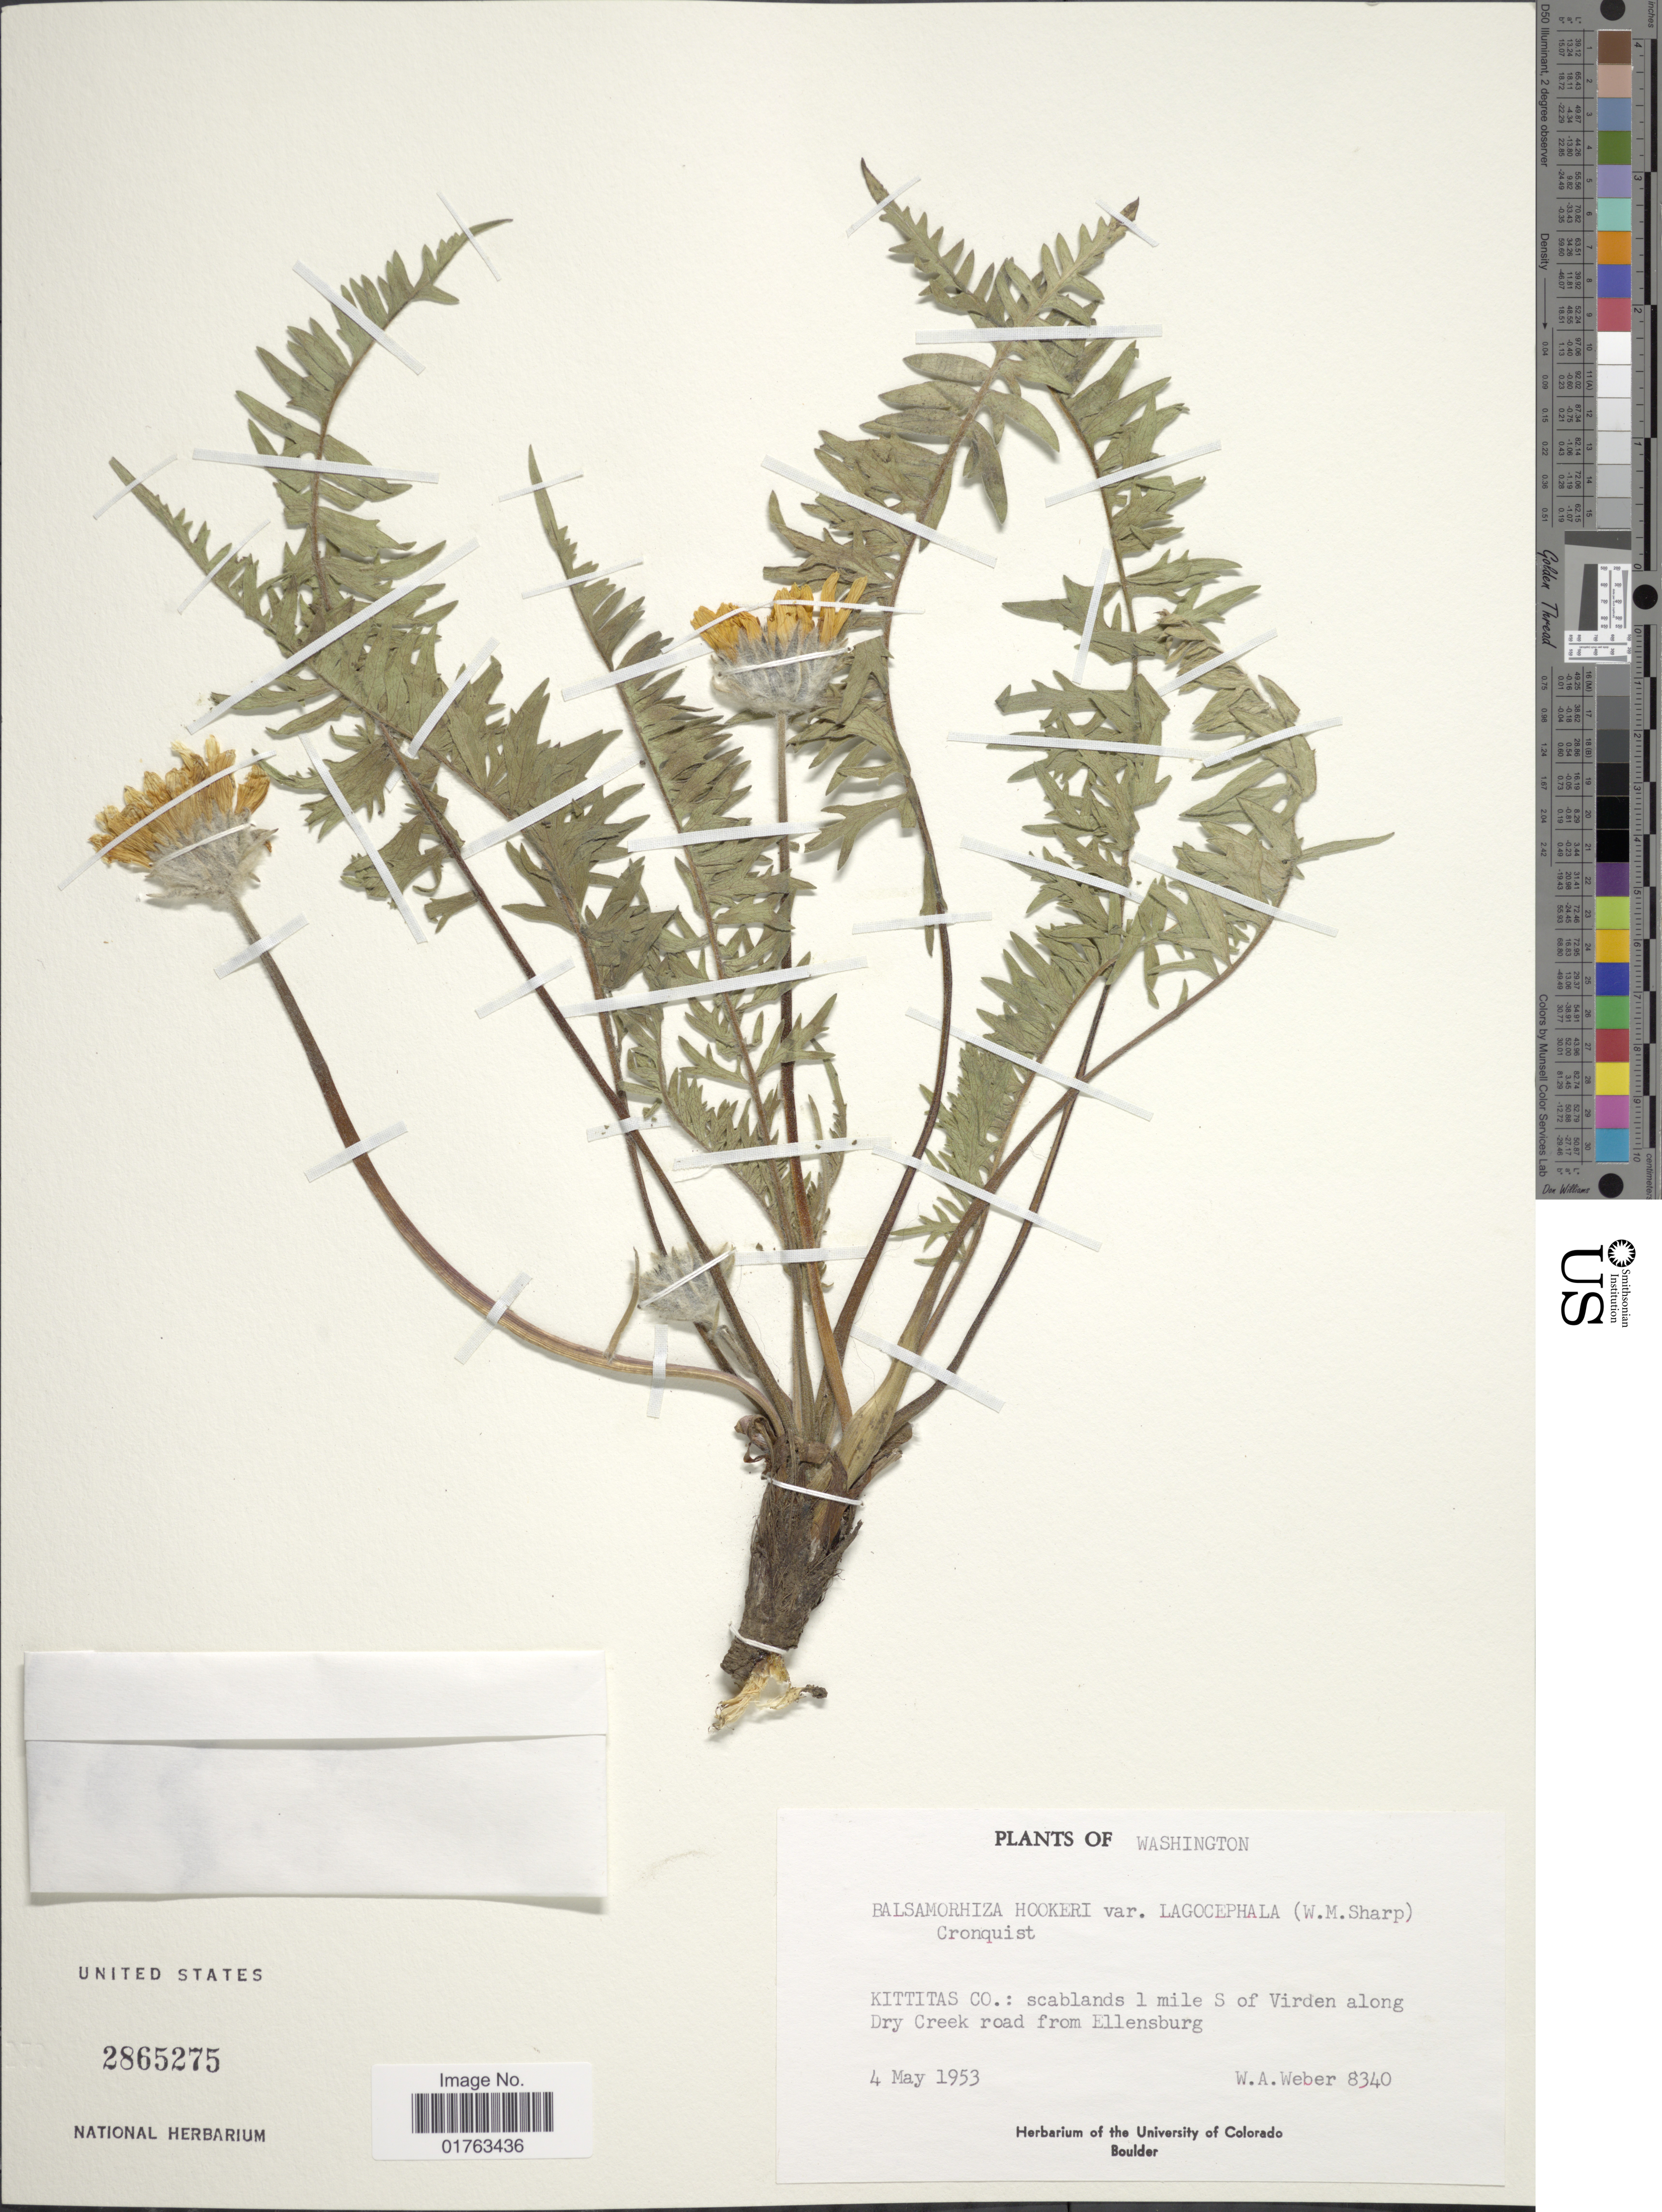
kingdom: Plantae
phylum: Tracheophyta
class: Magnoliopsida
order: Asterales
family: Asteraceae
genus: Balsamorhiza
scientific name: Balsamorhiza hookeri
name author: Nutt.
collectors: W. A. Weber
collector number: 8340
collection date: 1953-05-04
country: United States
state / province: Washington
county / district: Kittitas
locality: Kittitas Co.: scablands 1 mile S of Virden along Dry Creek road from Ellensburg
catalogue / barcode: US 2865275